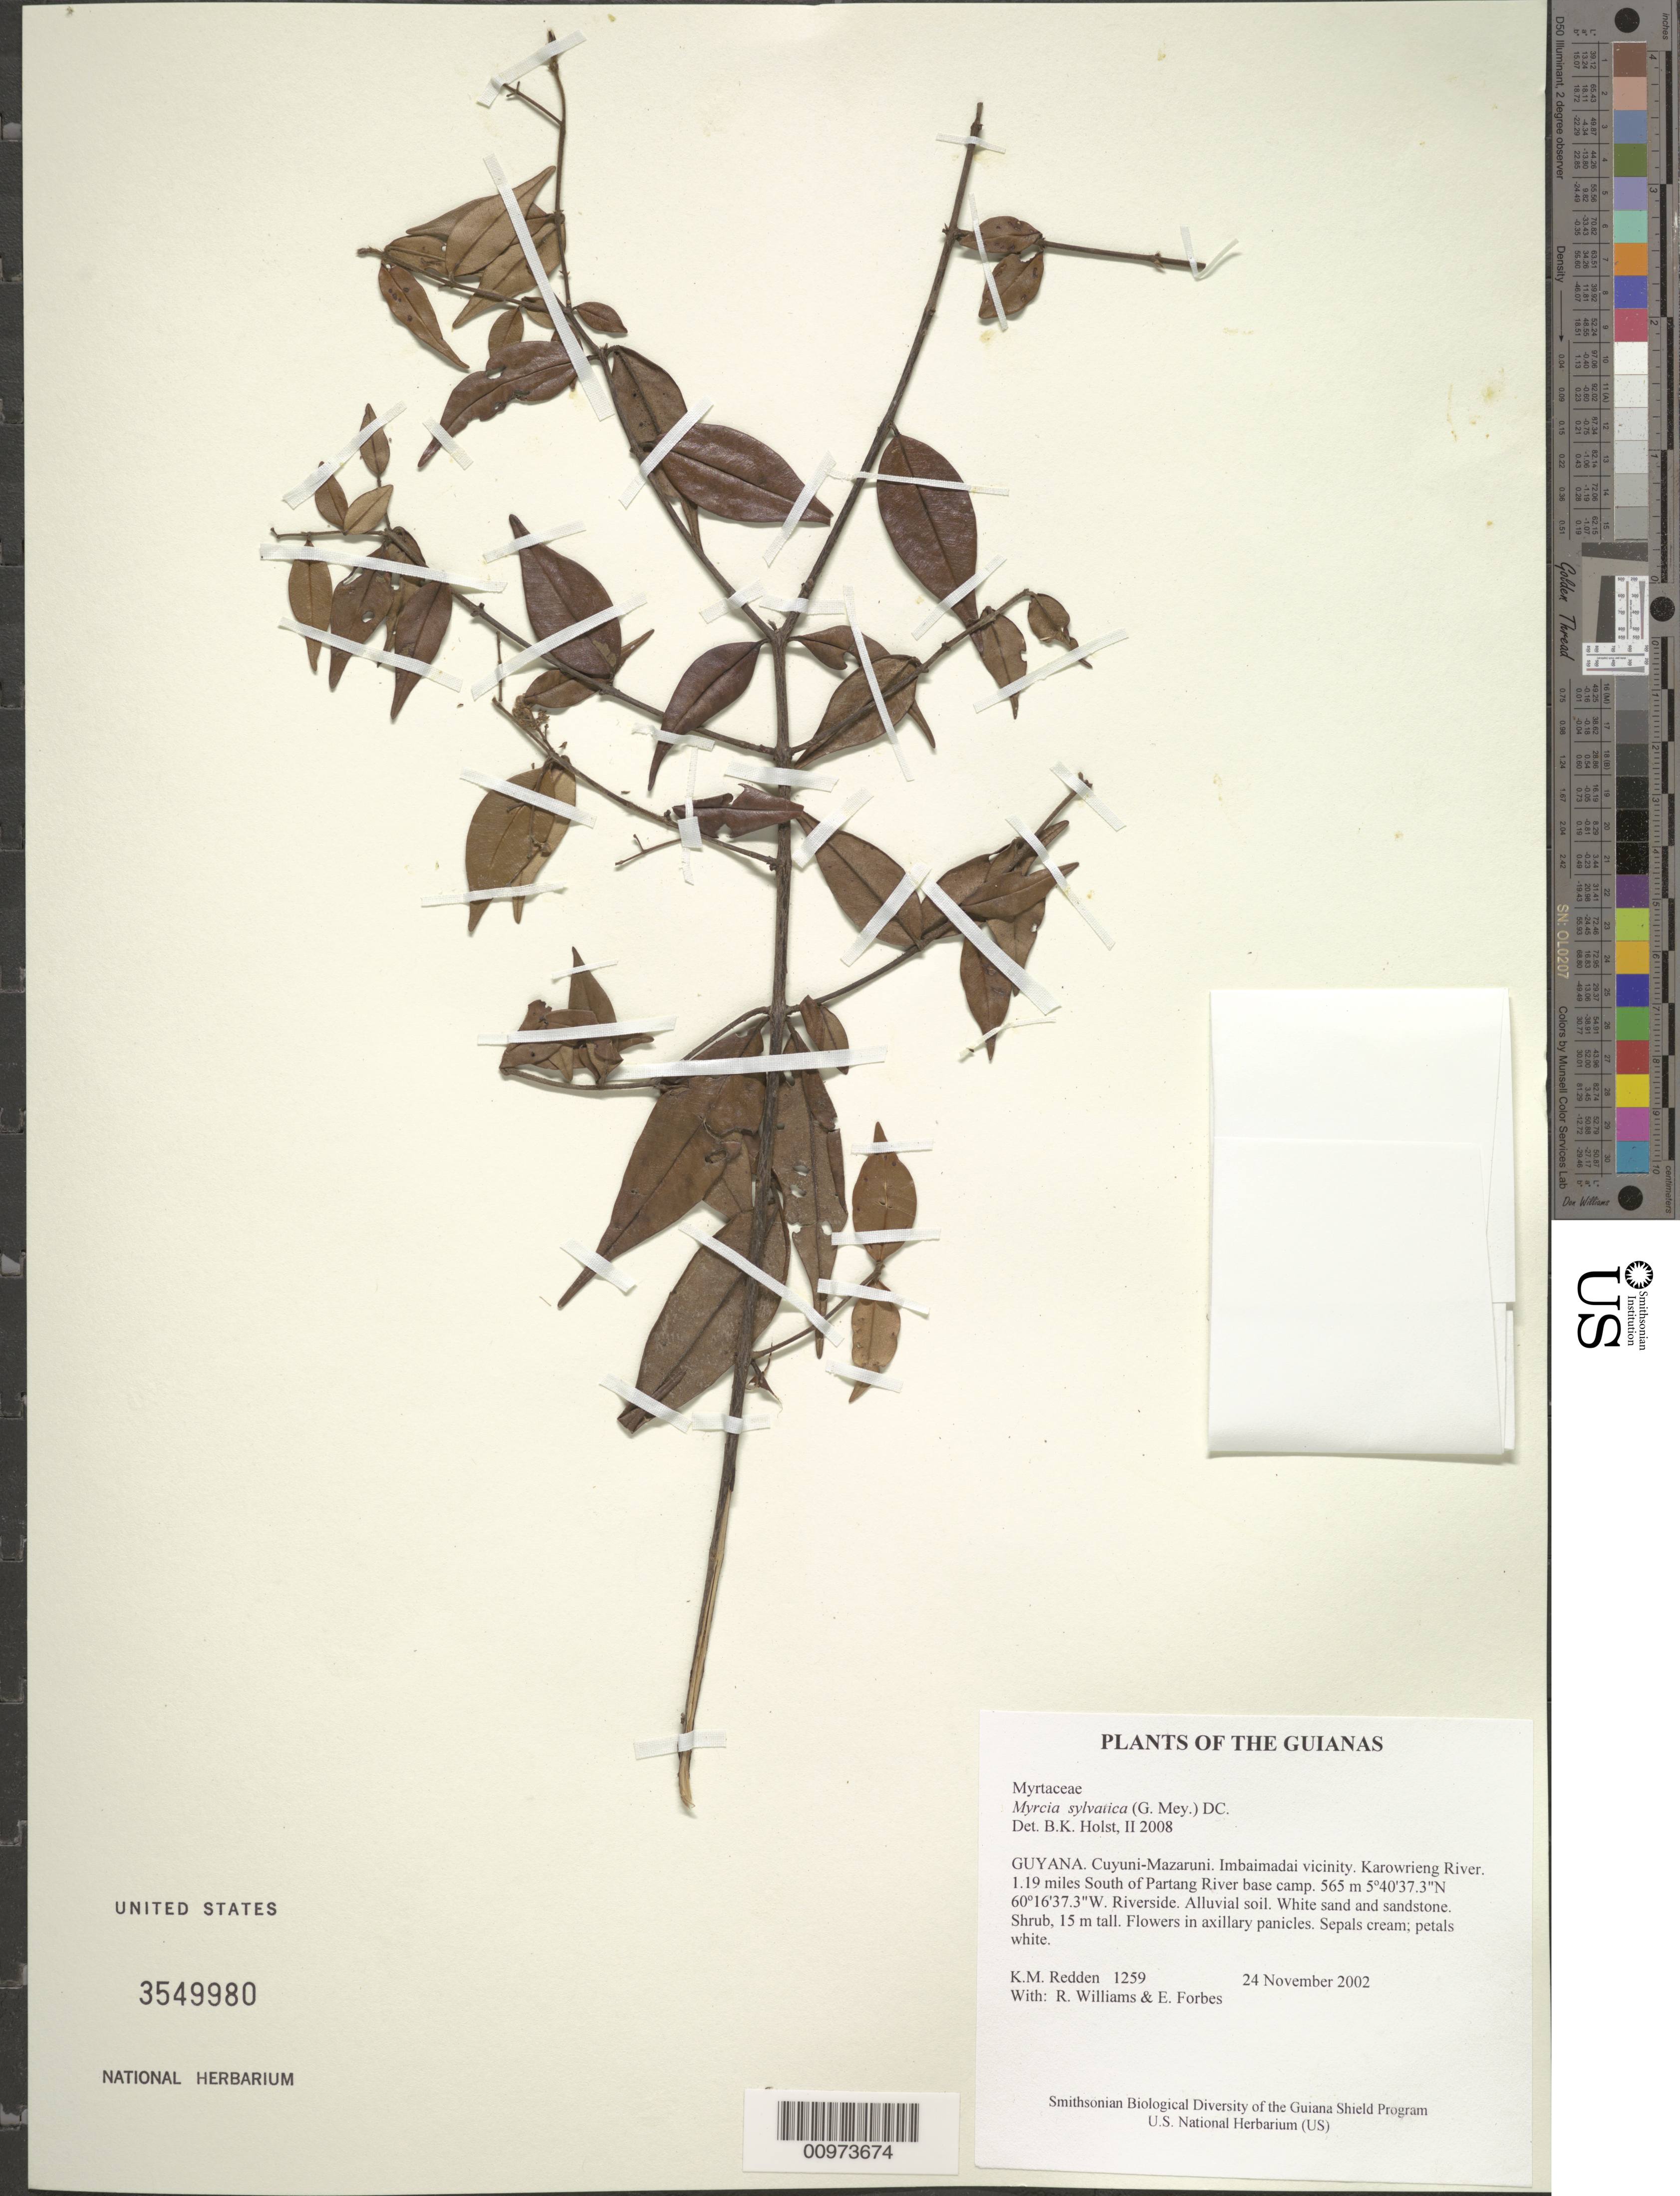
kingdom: Plantae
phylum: Tracheophyta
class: Magnoliopsida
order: Myrtales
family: Myrtaceae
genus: Myrcia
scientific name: Myrcia sylvatica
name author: (G. Mey.) DC.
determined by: Holst, Bruce K.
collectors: K. M. Redden, R. Williams & E. Forbes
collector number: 1259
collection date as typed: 24 November 2002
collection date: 2002-11-24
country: Guyana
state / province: Cuyuni-Mazaruni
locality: Imbaimadai vicinity. Karowrieng River. 1.19 miles South of Partang River base camp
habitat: Riverside. Alluvial soil. White sand and sandstone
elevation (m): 565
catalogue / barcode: US 3549980